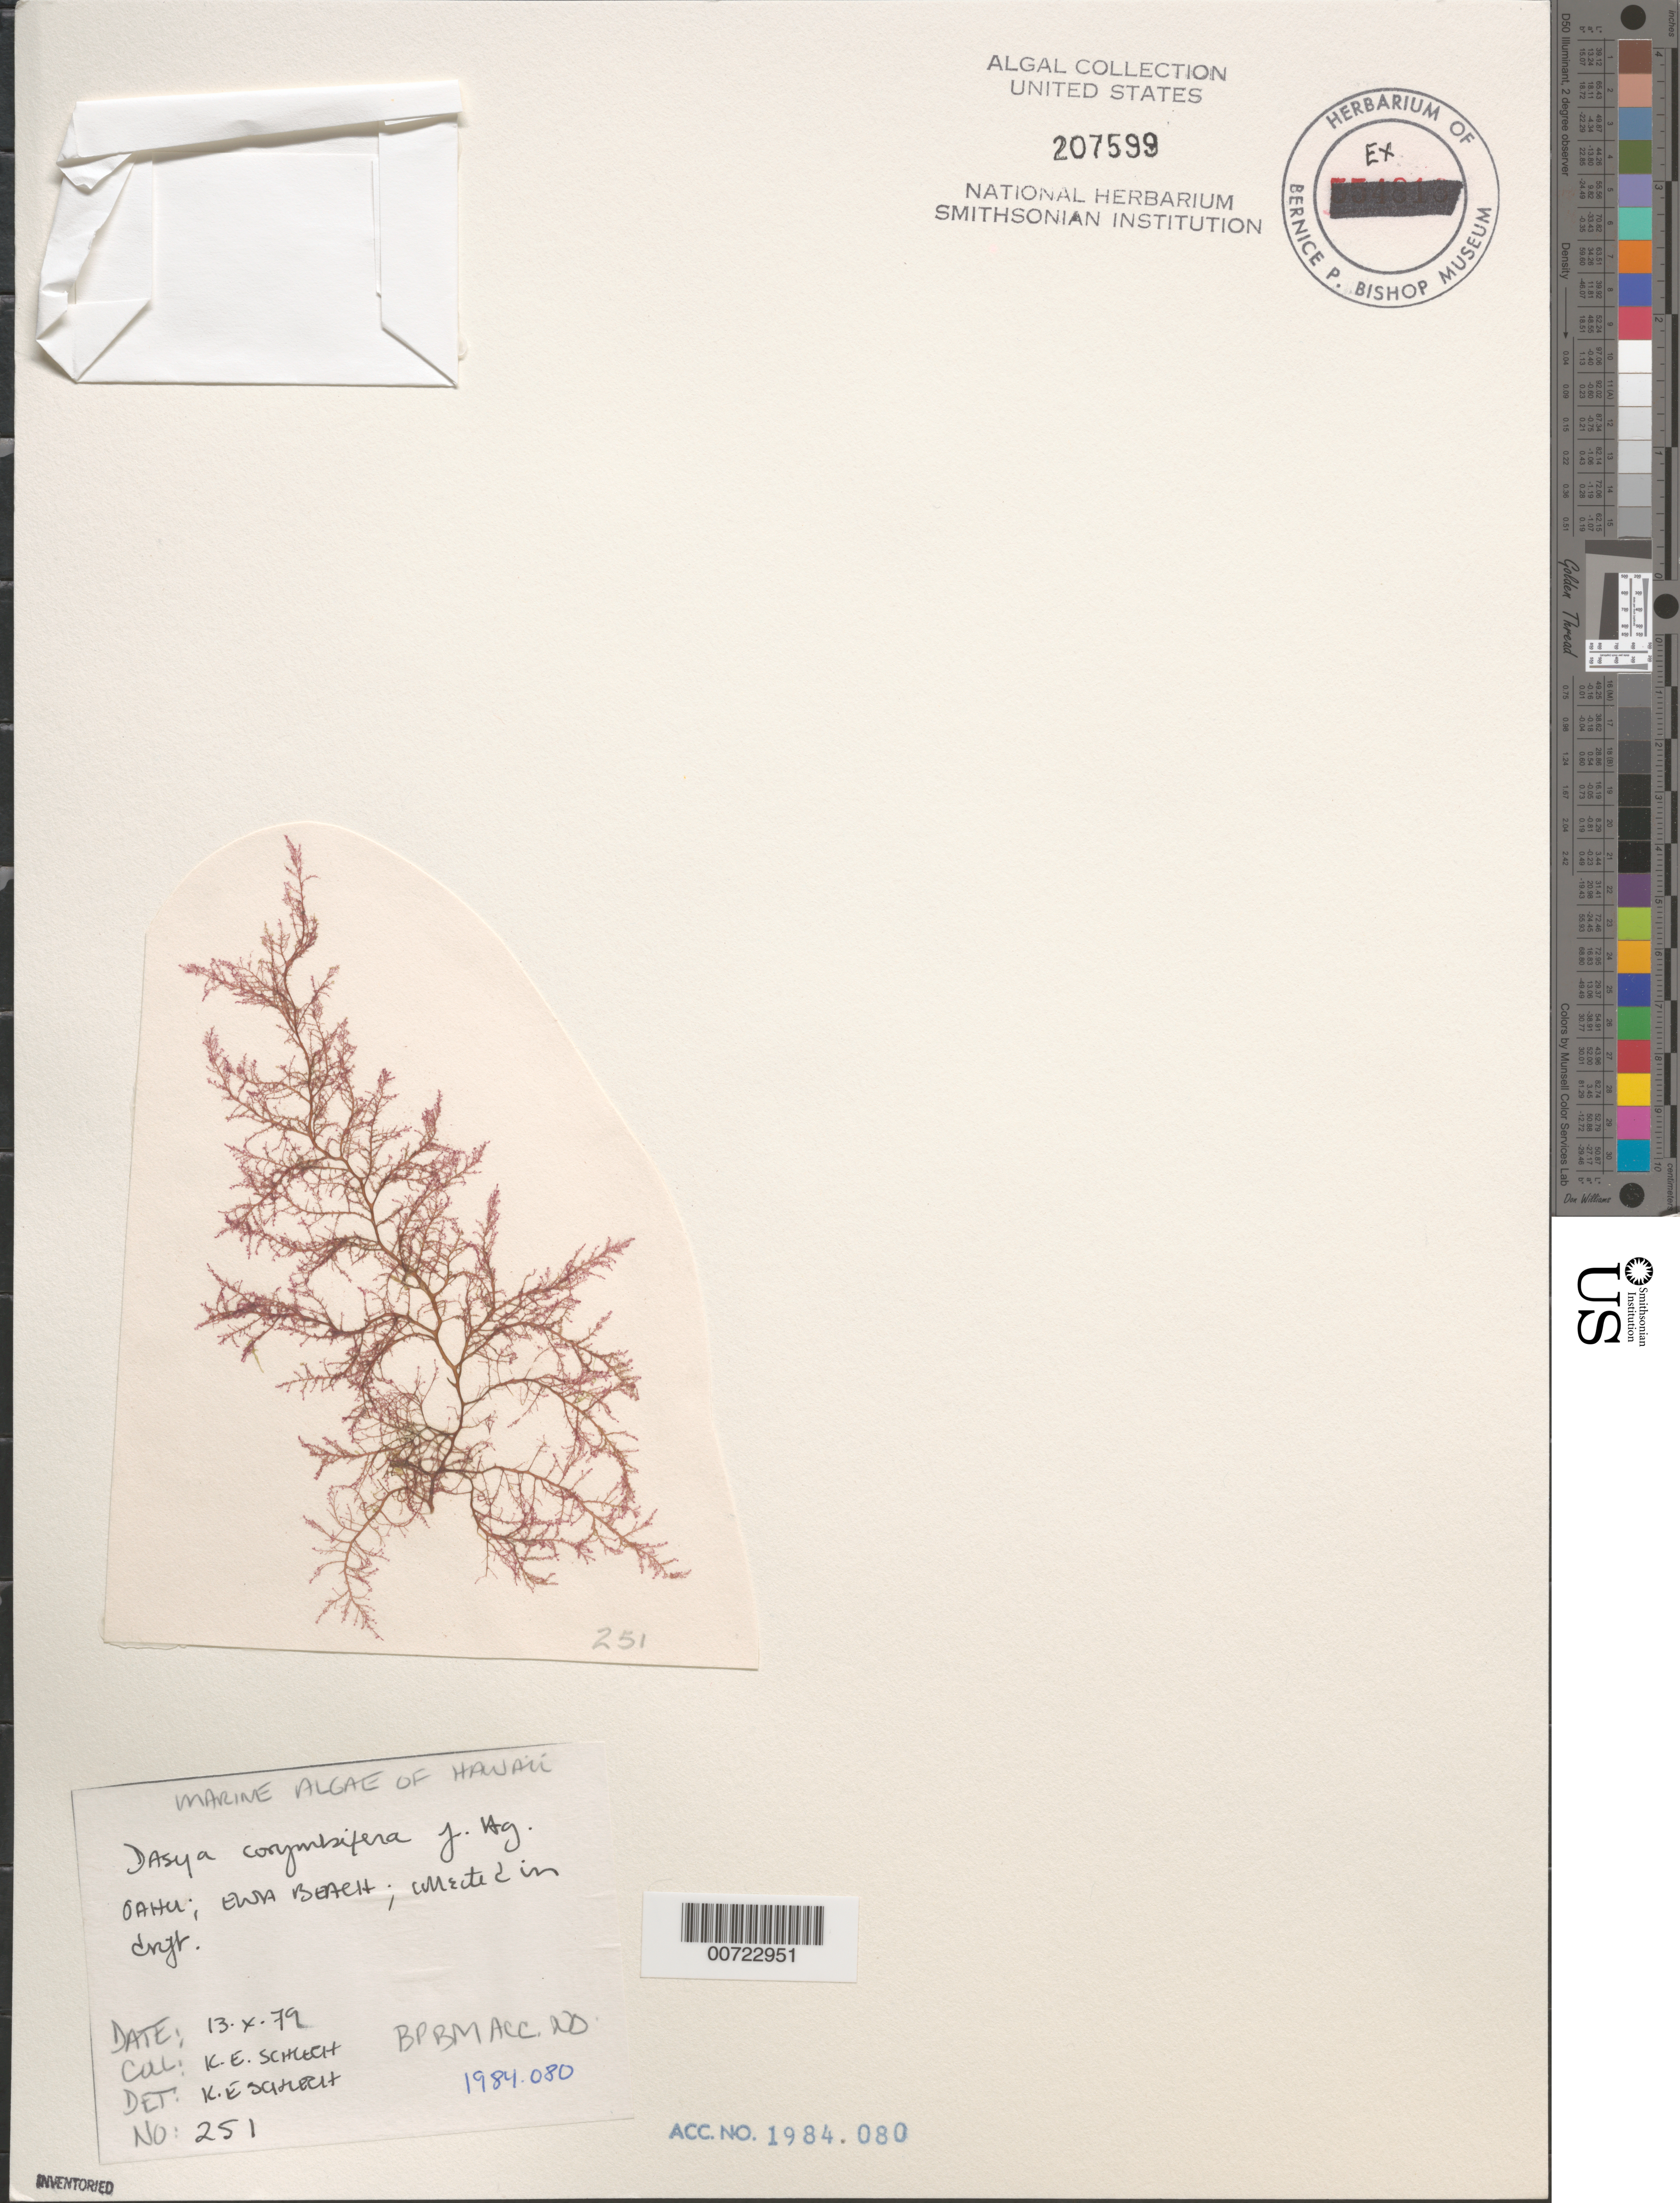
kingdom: Plantae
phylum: Rhodophyta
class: Florideophyceae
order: Ceramiales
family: Dasyaceae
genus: Dasya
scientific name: Dasya corymbifera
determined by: Schlech, K. E.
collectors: K. Schlech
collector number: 251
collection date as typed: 13 Oct 1979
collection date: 1979-10-13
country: United States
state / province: Hawaii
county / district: Honolulu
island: Oahu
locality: Ewa Beach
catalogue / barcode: US 207599